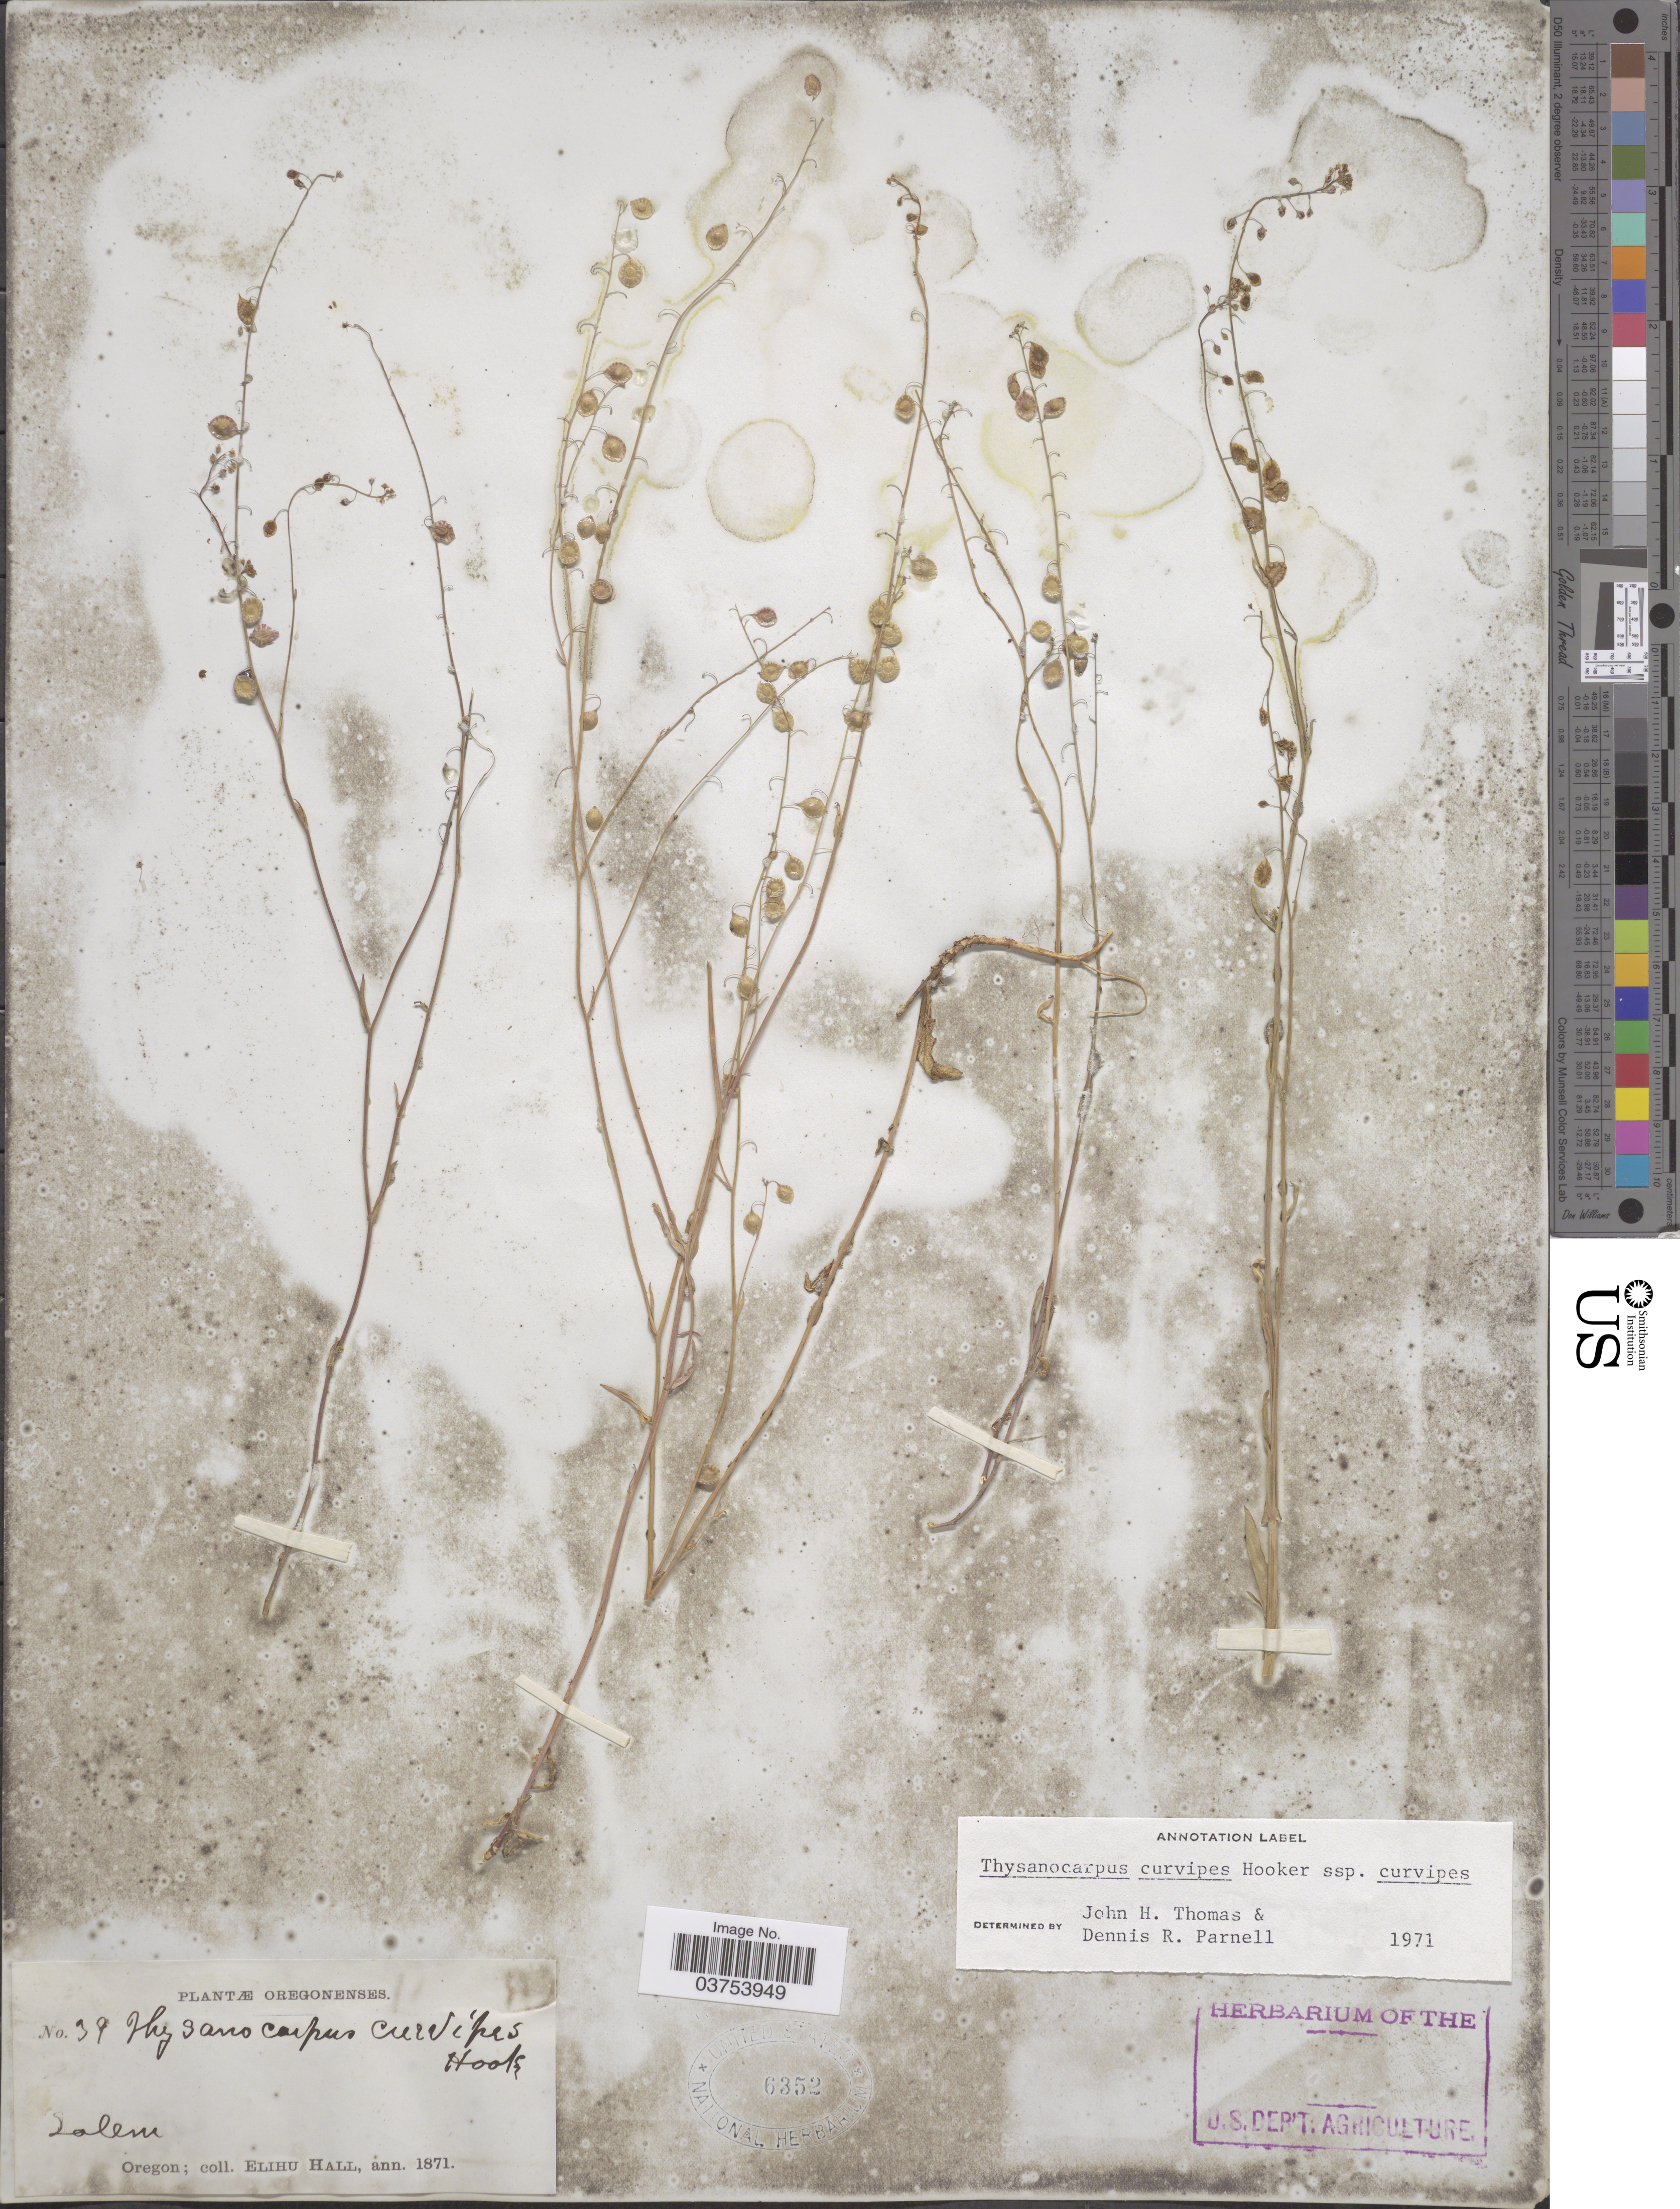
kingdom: Plantae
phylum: Tracheophyta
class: Magnoliopsida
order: Brassicales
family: Brassicaceae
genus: Thysanocarpus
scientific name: Thysanocarpus curvipes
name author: Hook.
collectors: E. Hall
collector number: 39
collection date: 1871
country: United States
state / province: Oregon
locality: Salem.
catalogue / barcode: US 6352